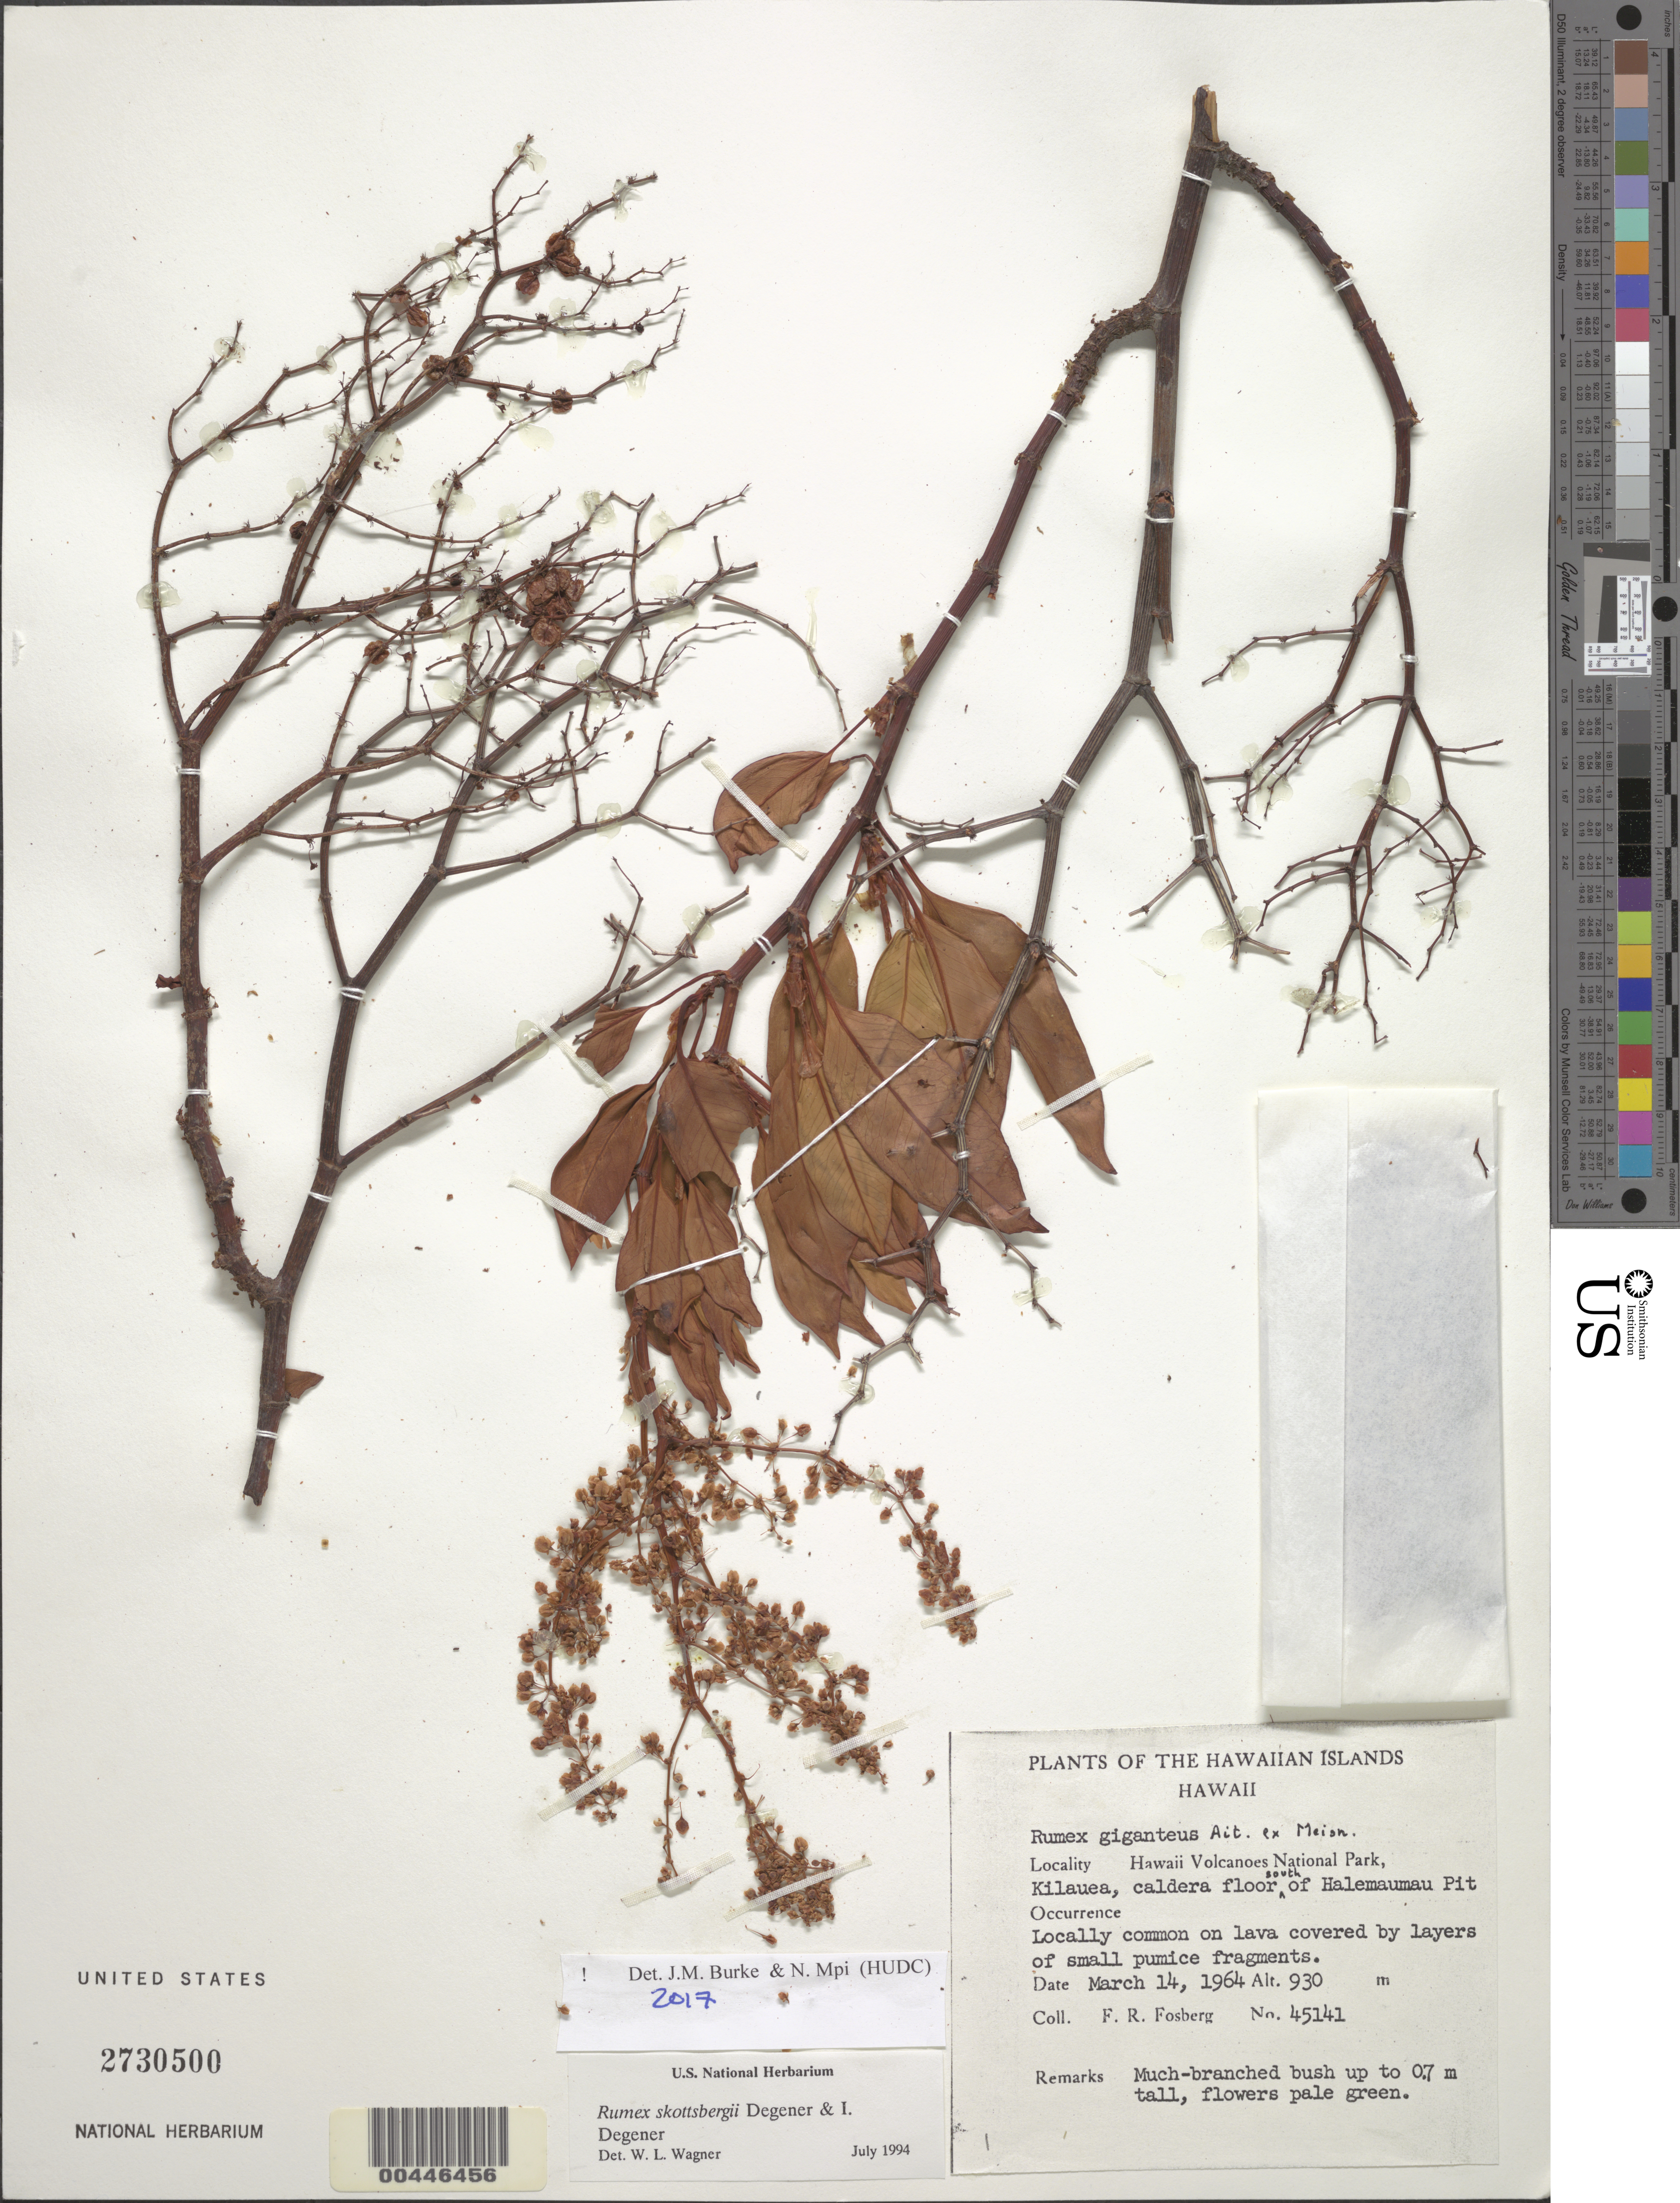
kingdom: Plantae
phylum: Tracheophyta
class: Magnoliopsida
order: Caryophyllales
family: Polygonaceae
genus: Rumex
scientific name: Rumex skottsbergii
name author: O. Deg. & I. Deg.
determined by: Wagner, W. L., (BOT), Smithsonian Institution - National Museum of Natural History (UNITED STATES)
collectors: F. R. Fosberg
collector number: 45141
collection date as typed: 14 Mar 1964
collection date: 1964-03-14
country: United States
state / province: Hawaii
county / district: Hawaii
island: Hawaii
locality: Hawaii Volcanoes National Park, Kilauea, caldera floor S of Halemaumau Pit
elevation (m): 930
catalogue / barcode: US 2730500